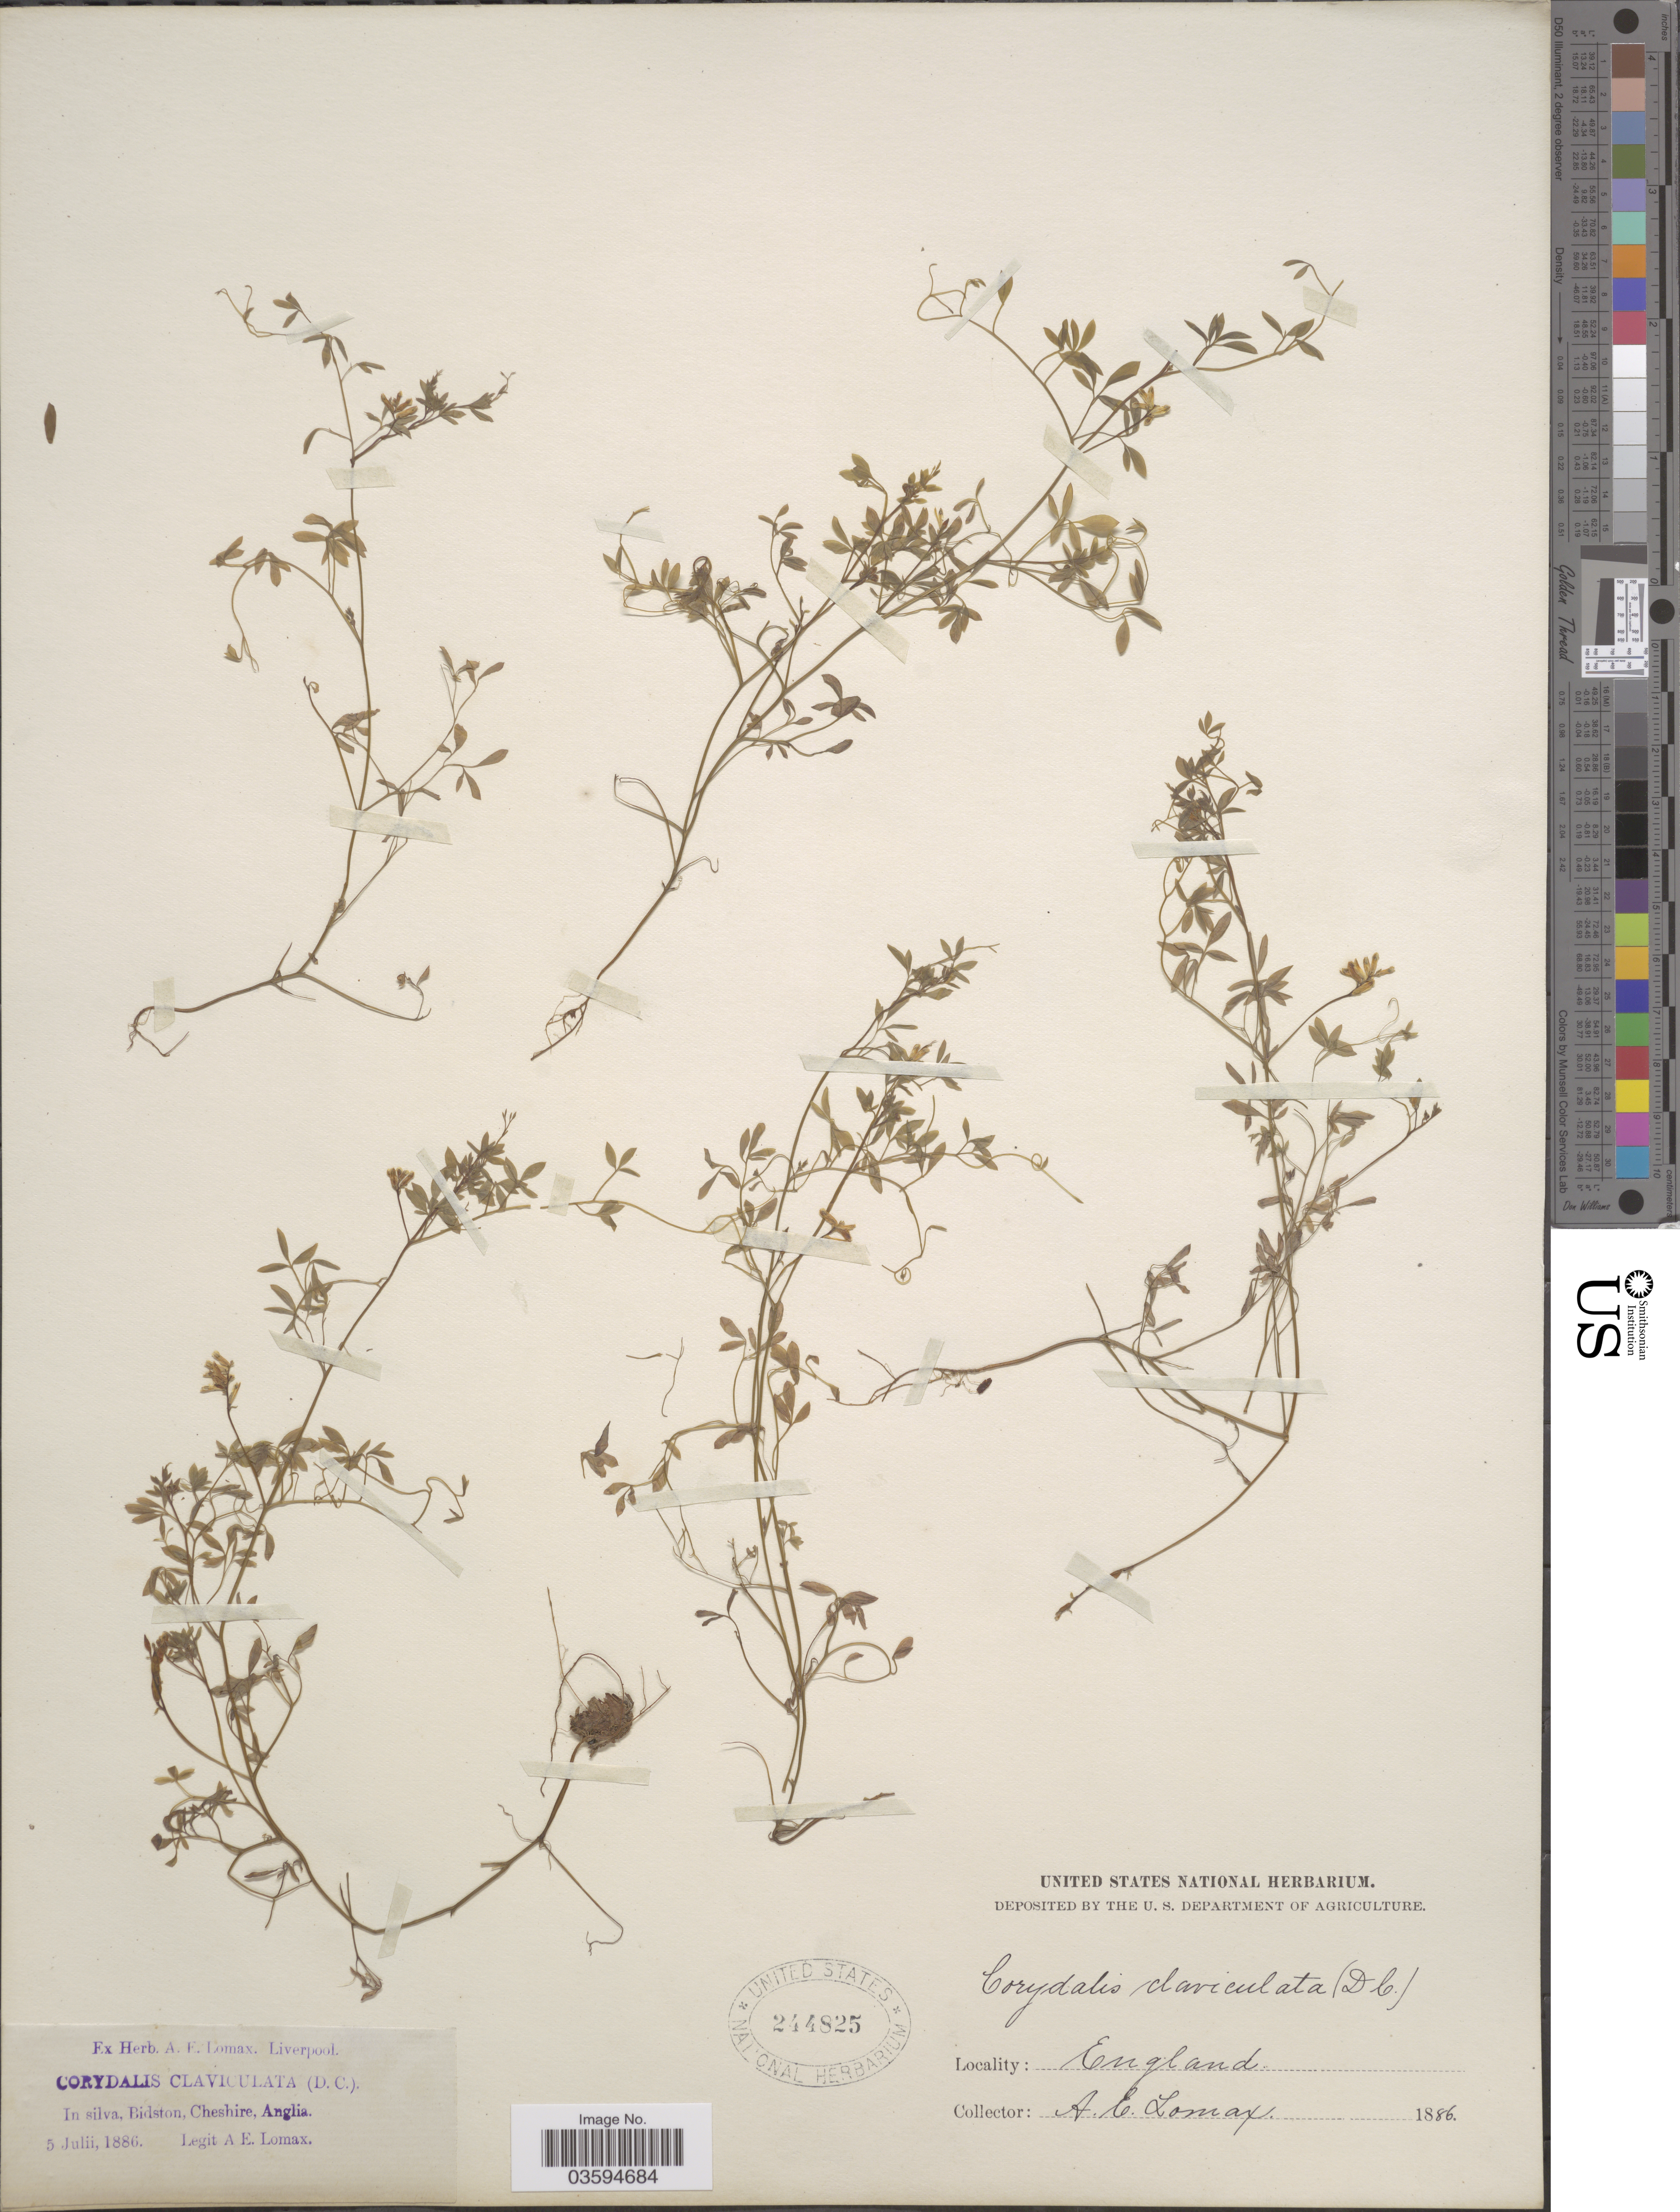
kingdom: Plantae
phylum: Tracheophyta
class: Magnoliopsida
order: Ranunculales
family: Papaveraceae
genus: Corydalis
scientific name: Corydalis claviculata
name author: DC.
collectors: A. Lomax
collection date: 1886-07-05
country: United Kingdom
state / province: England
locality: In silva, Bidston, Cheshire, Anglia.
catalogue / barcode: US 244825